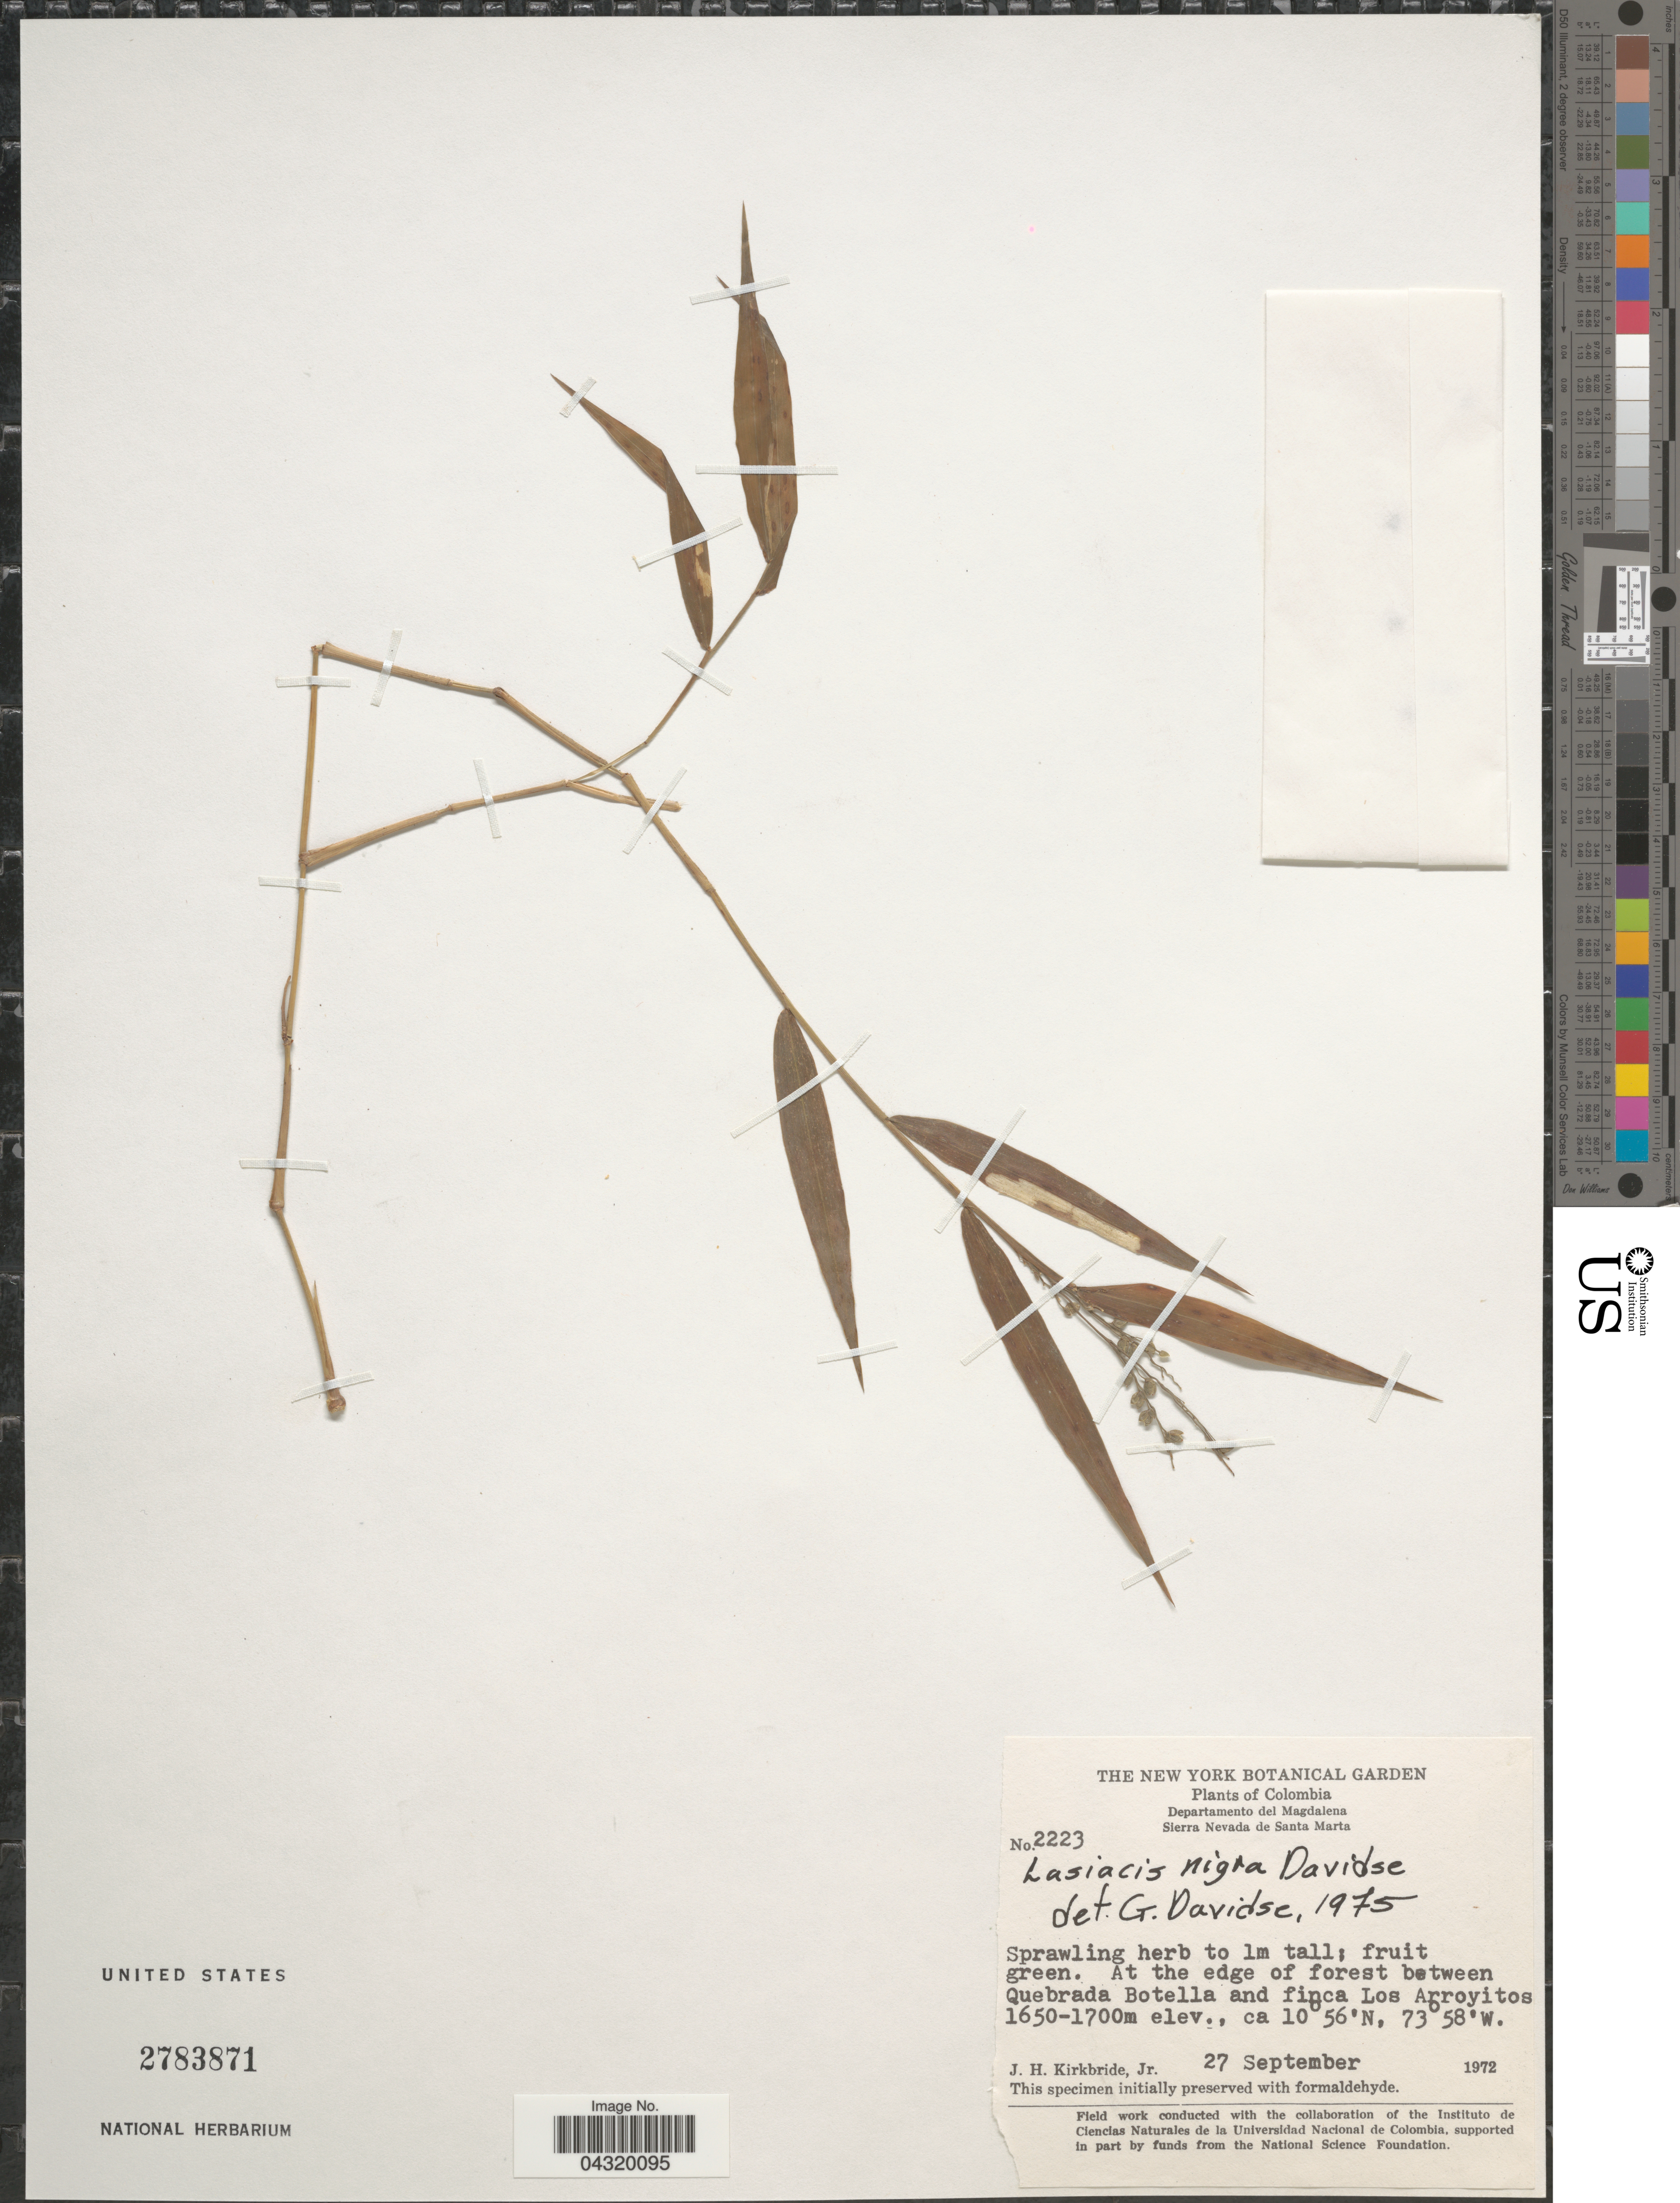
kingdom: Plantae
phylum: Tracheophyta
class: Liliopsida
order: Poales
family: Poaceae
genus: Lasiacis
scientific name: Lasiacis nigra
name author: Davidse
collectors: J. H. Kirkbride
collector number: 2223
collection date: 1972-09-27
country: Colombia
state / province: Magdalena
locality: Departamento del Magdalena. Sierra Nevada de Santa Marta. At the edge of forest between Quebrada Botella and finca Los Arroyitos.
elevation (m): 1650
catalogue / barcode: US 2783871